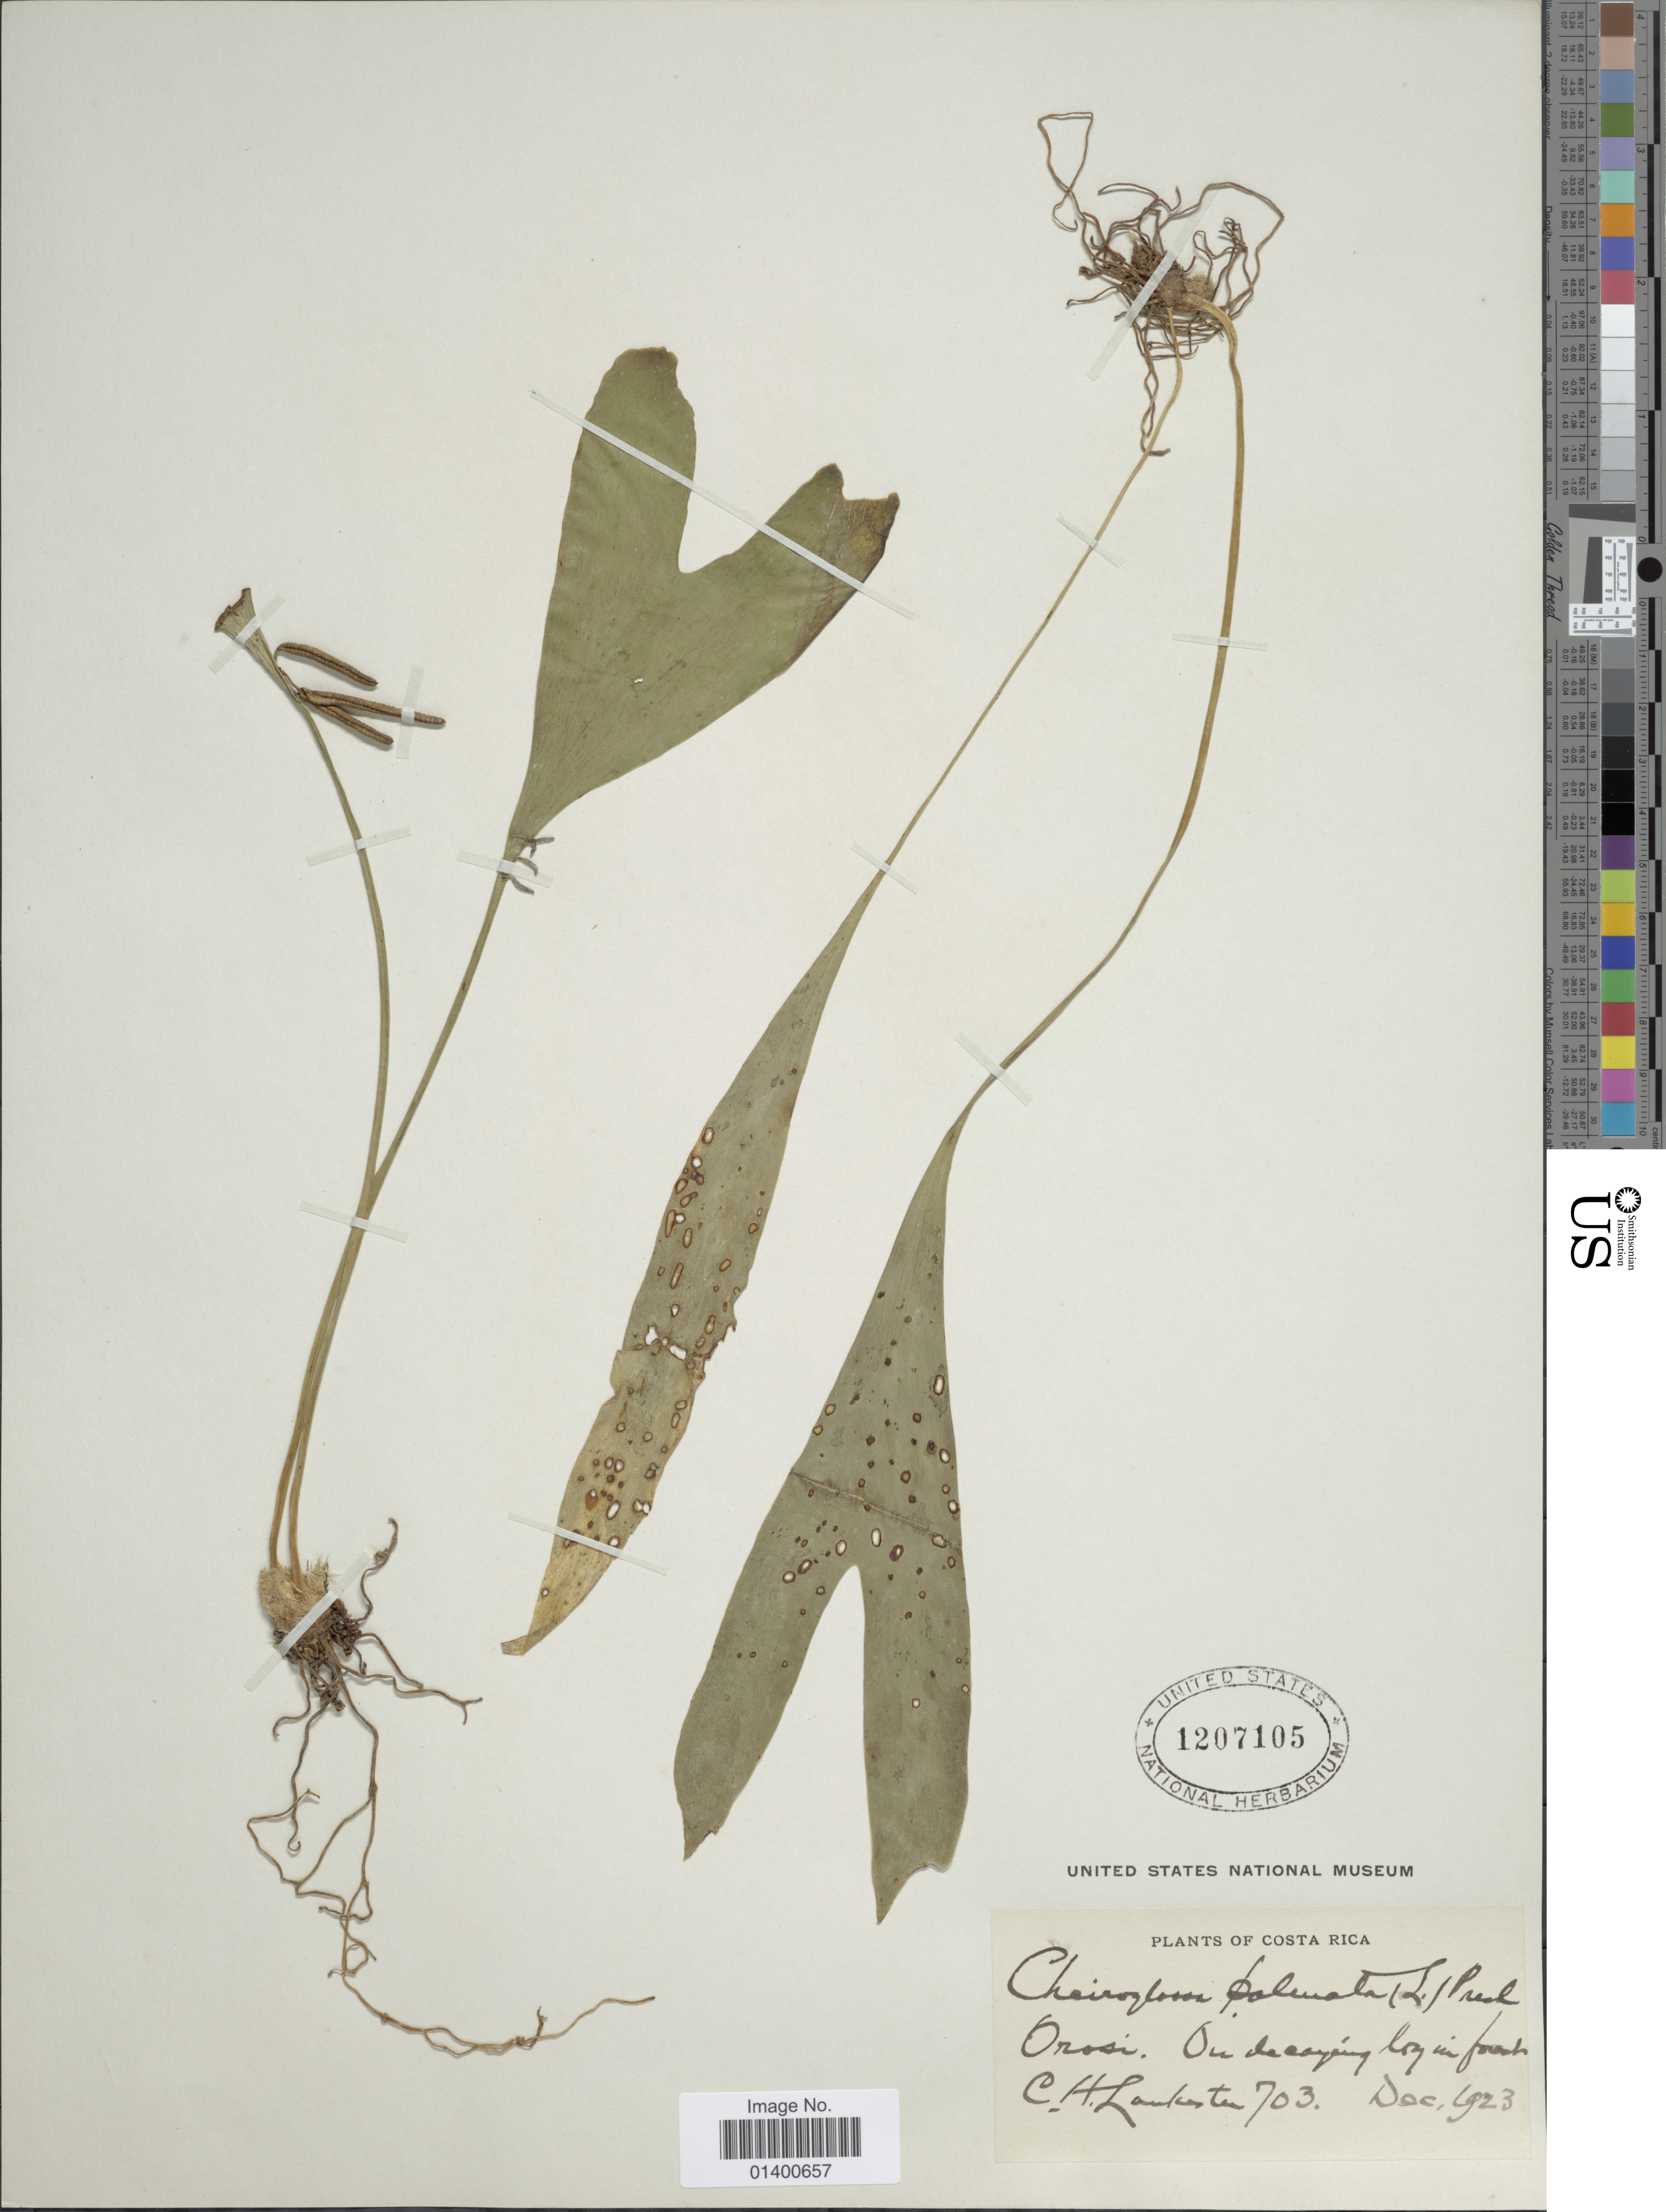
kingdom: Plantae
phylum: Tracheophyta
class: Polypodiopsida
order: Ophioglossales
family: Ophioglossaceae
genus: Cheiroglossa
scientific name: Cheiroglossa palmata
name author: (L.) C. Presl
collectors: C. H. Lankester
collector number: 703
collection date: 1923-12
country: Costa Rica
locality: Orosí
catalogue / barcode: US 1207105